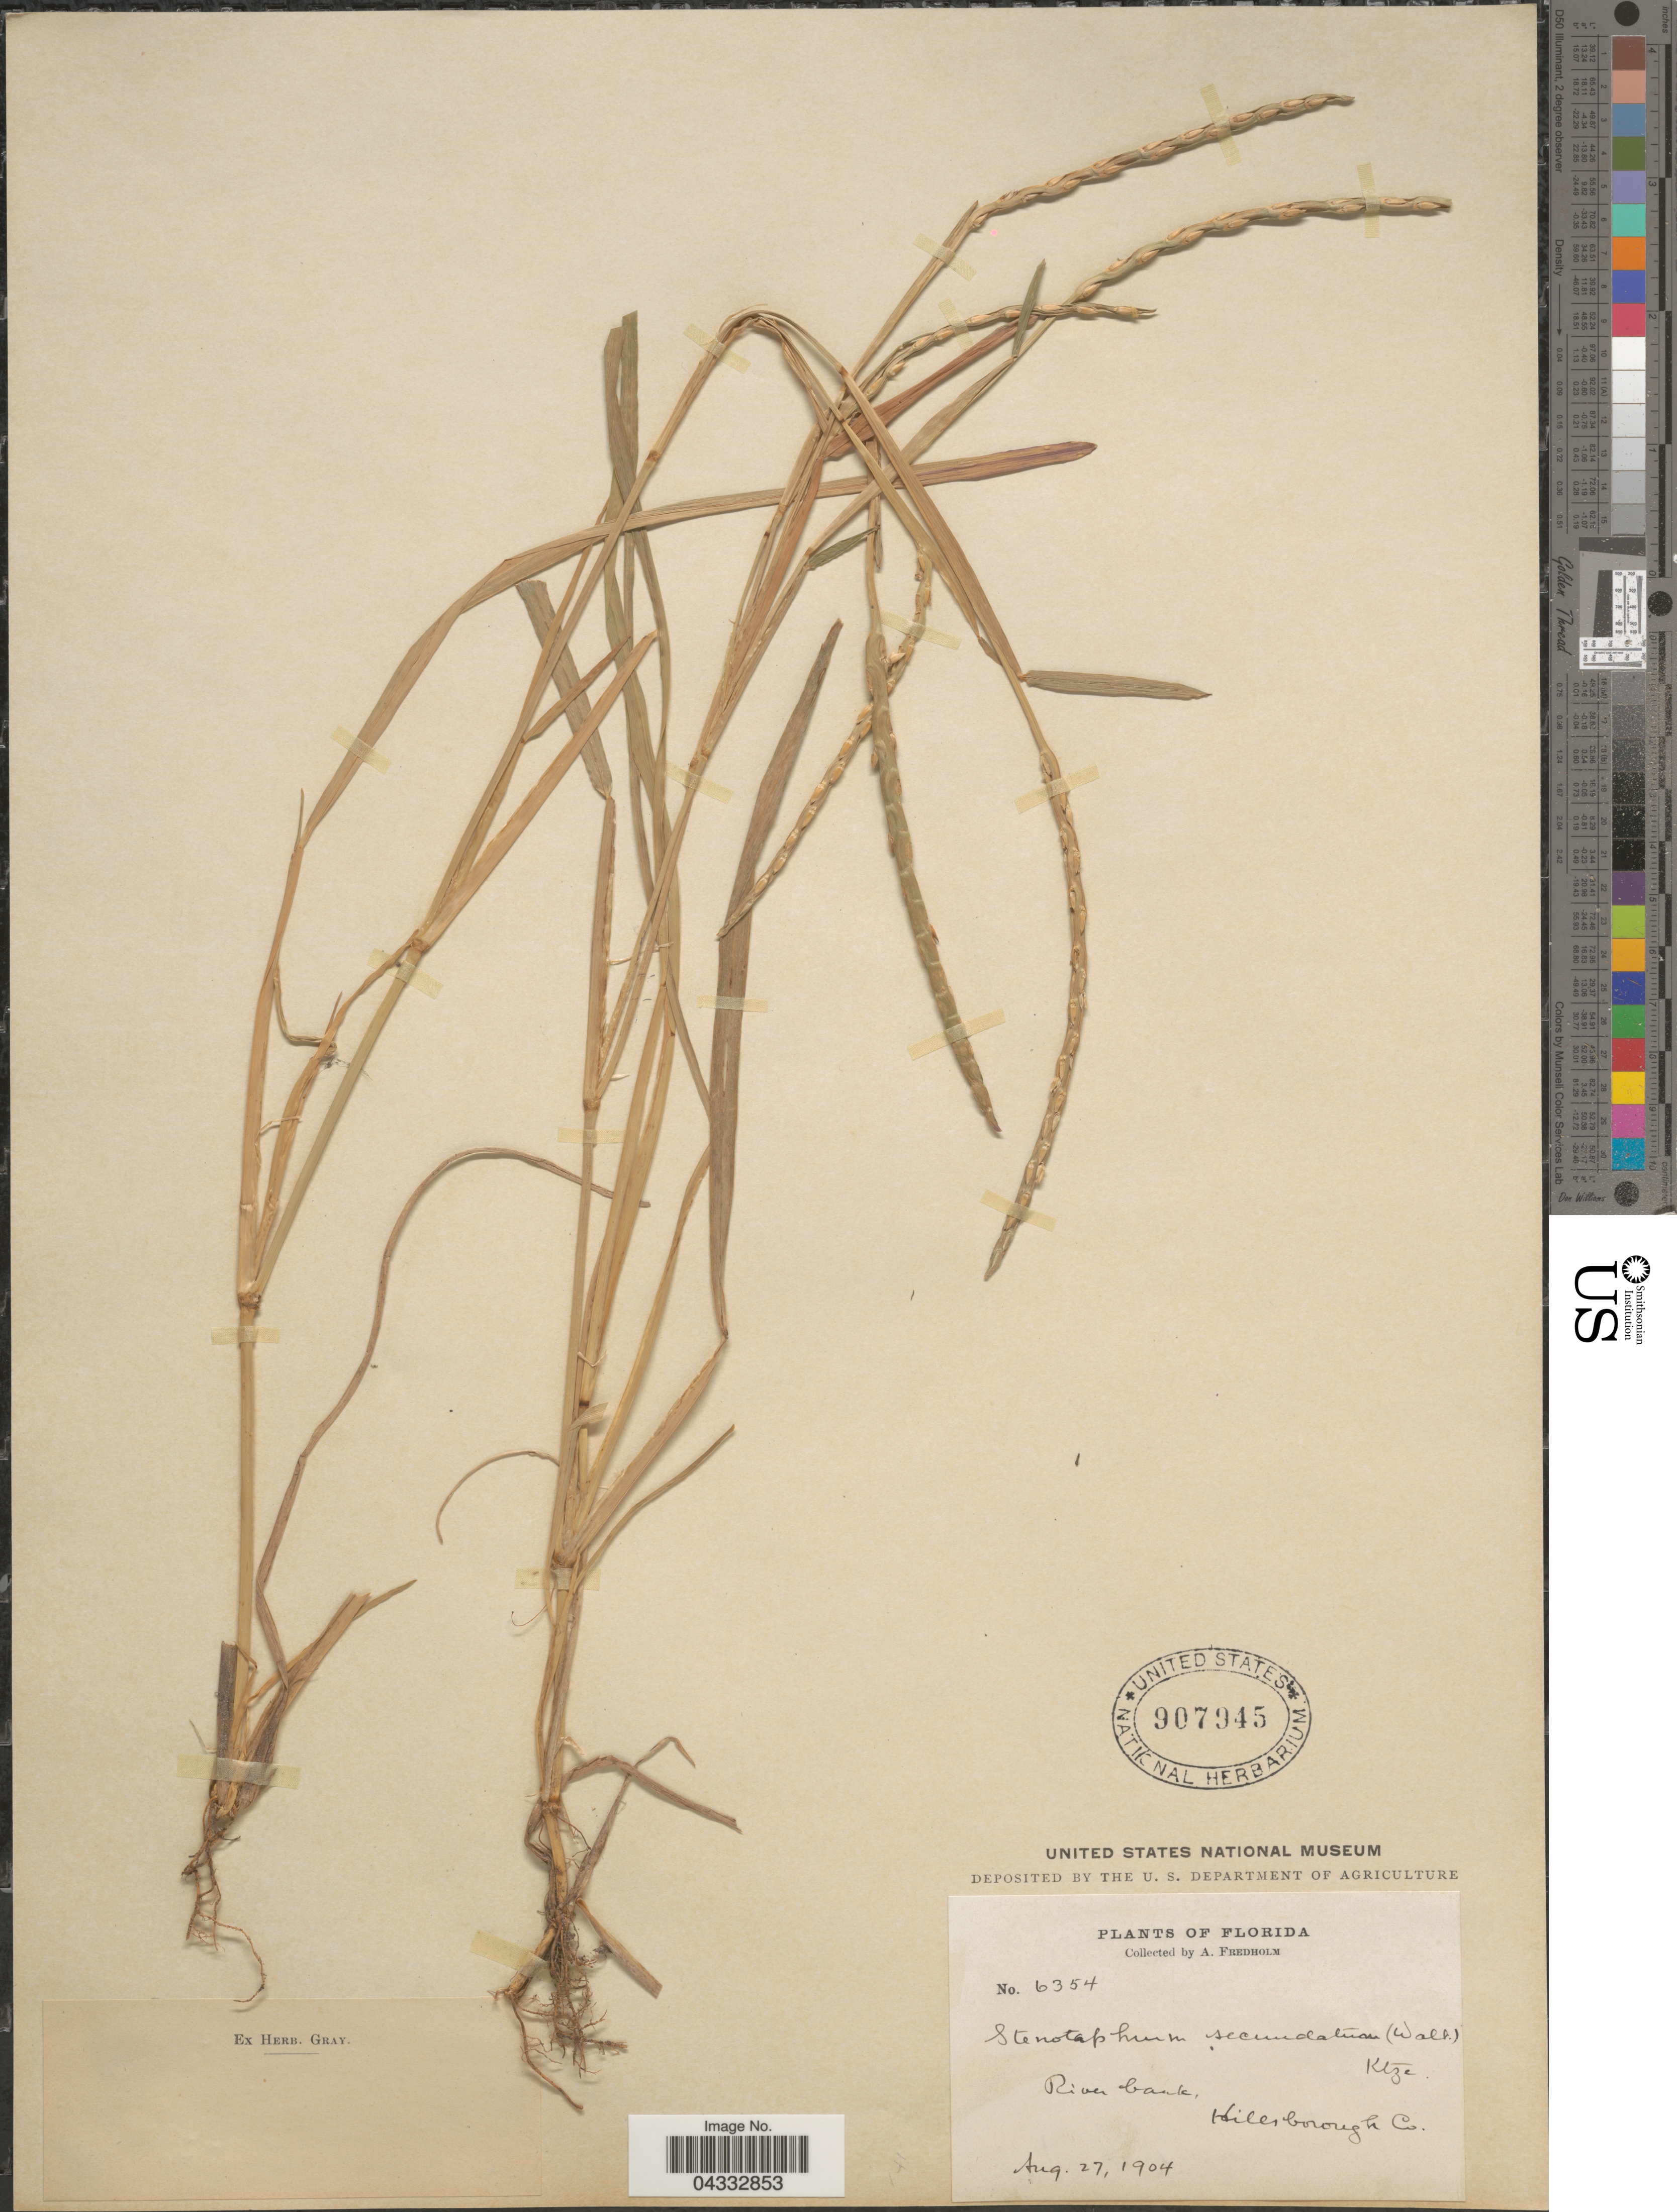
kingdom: Plantae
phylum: Tracheophyta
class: Liliopsida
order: Poales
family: Poaceae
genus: Stenotaphrum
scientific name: Stenotaphrum secundatum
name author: (Walter) Kuntze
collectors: A. Fredholm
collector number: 6354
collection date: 1904-08-27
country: United States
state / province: Florida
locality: River bank, Hillsborough Co.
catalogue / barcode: US 907945